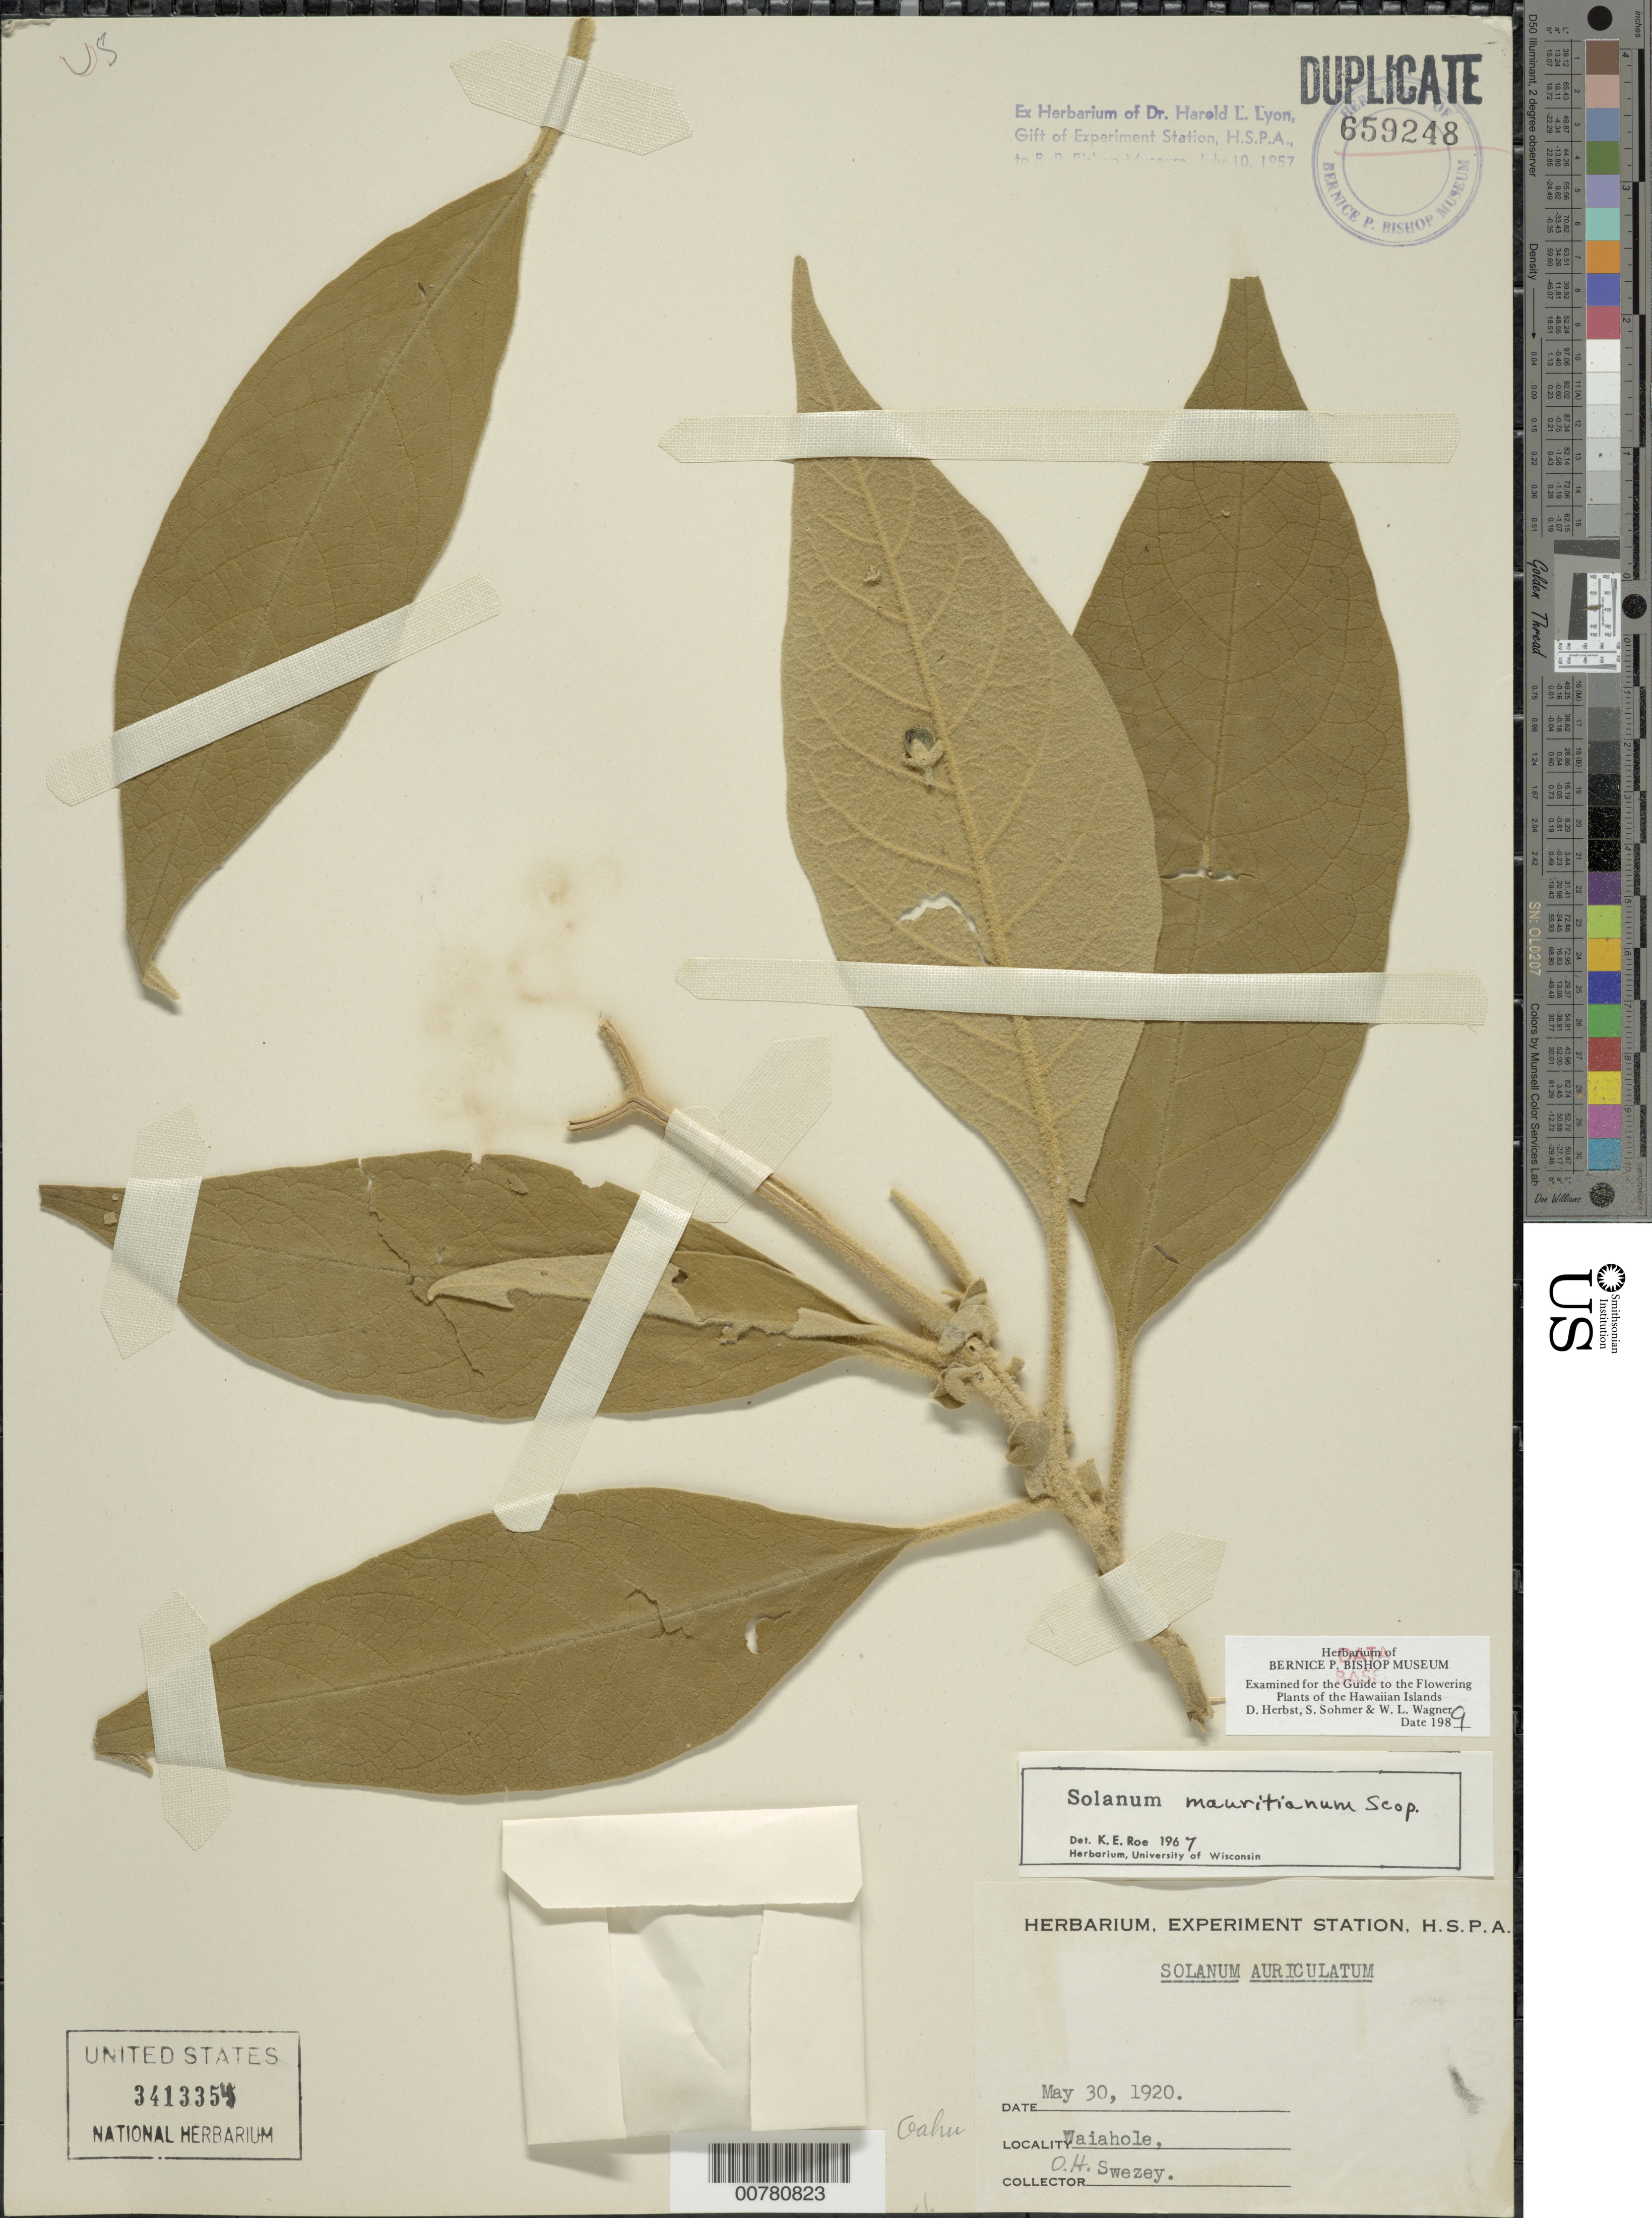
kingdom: Plantae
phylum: Tracheophyta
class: Magnoliopsida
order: Solanales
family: Solanaceae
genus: Solanum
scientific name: Solanum mauritianum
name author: Scop.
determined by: Roe, K. E.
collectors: O. H. Swezey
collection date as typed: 30 May 1920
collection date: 1920-05-30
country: United States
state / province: Hawaii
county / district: Honolulu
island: Oahu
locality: Waiahole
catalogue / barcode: US 3413354